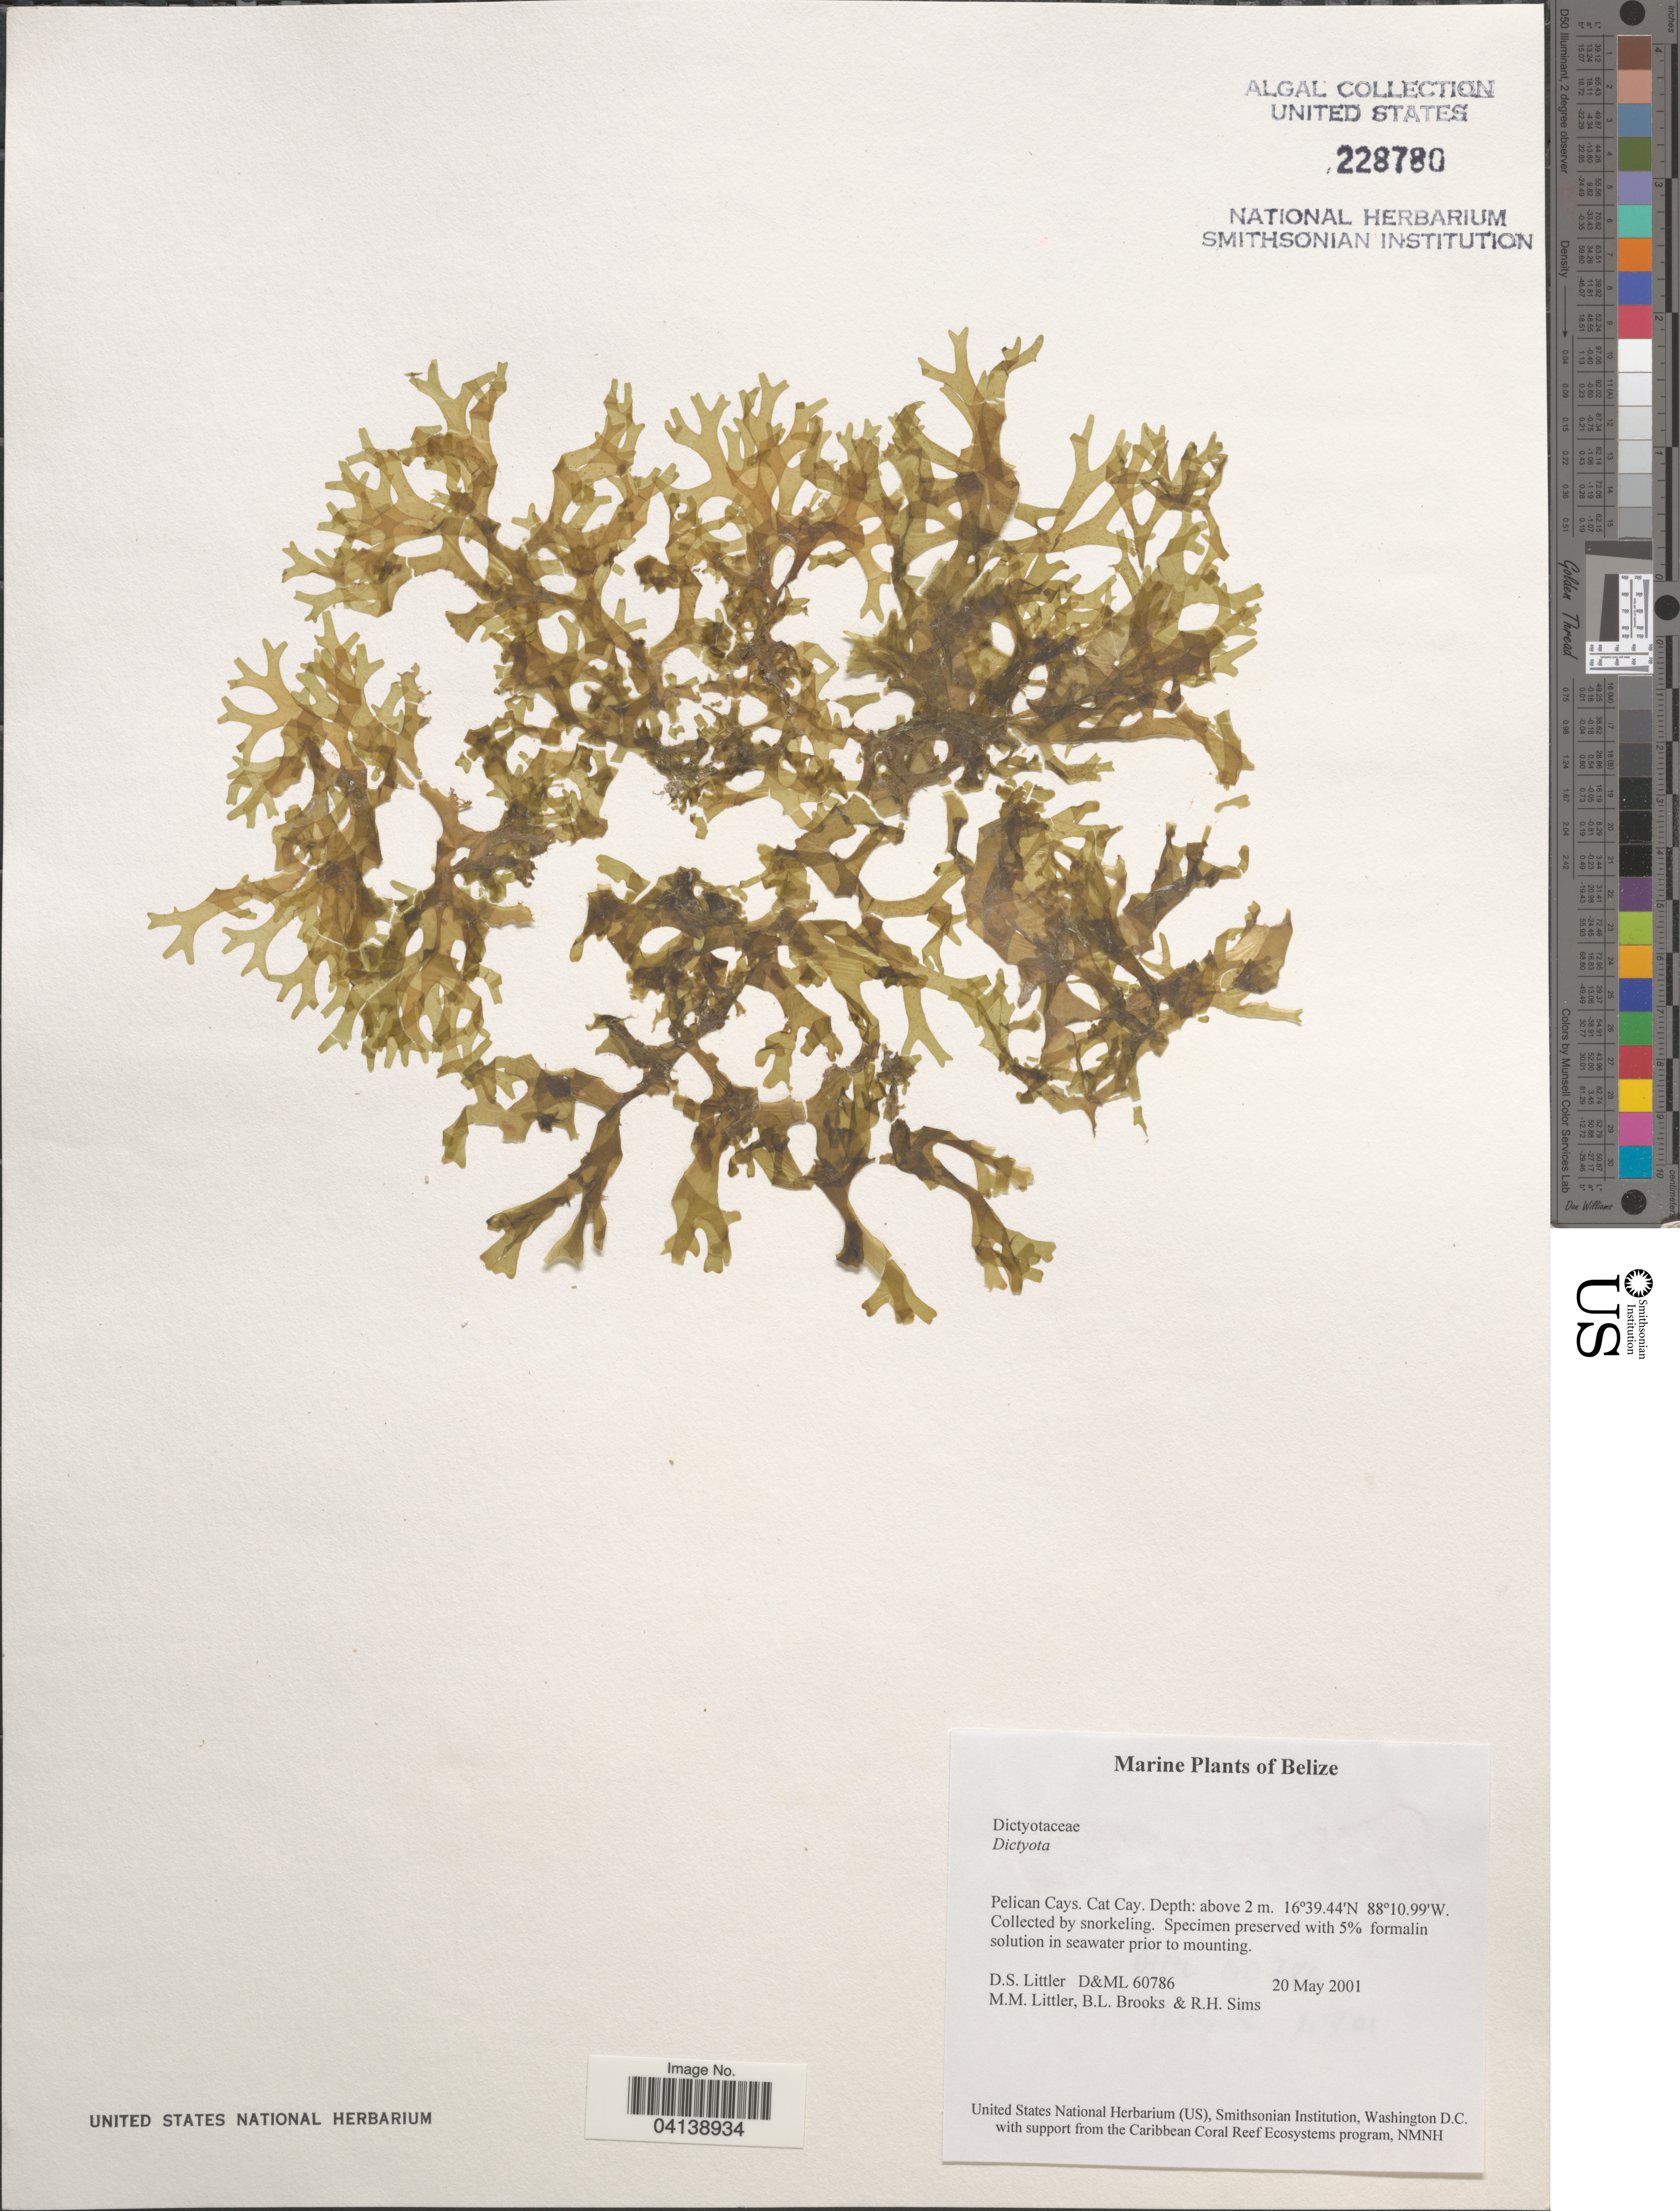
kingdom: Chromista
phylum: Ochrophyta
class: Phaeophyceae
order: Dictyotales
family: Dictyotaceae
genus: Dictyota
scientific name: Dictyota sp.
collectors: D. S. Littler, B. Brooks & R. H. Sims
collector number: D&ML 60786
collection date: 2001-05-20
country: Belize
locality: Pelican Cays. Cat Cay.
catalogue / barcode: US 228780